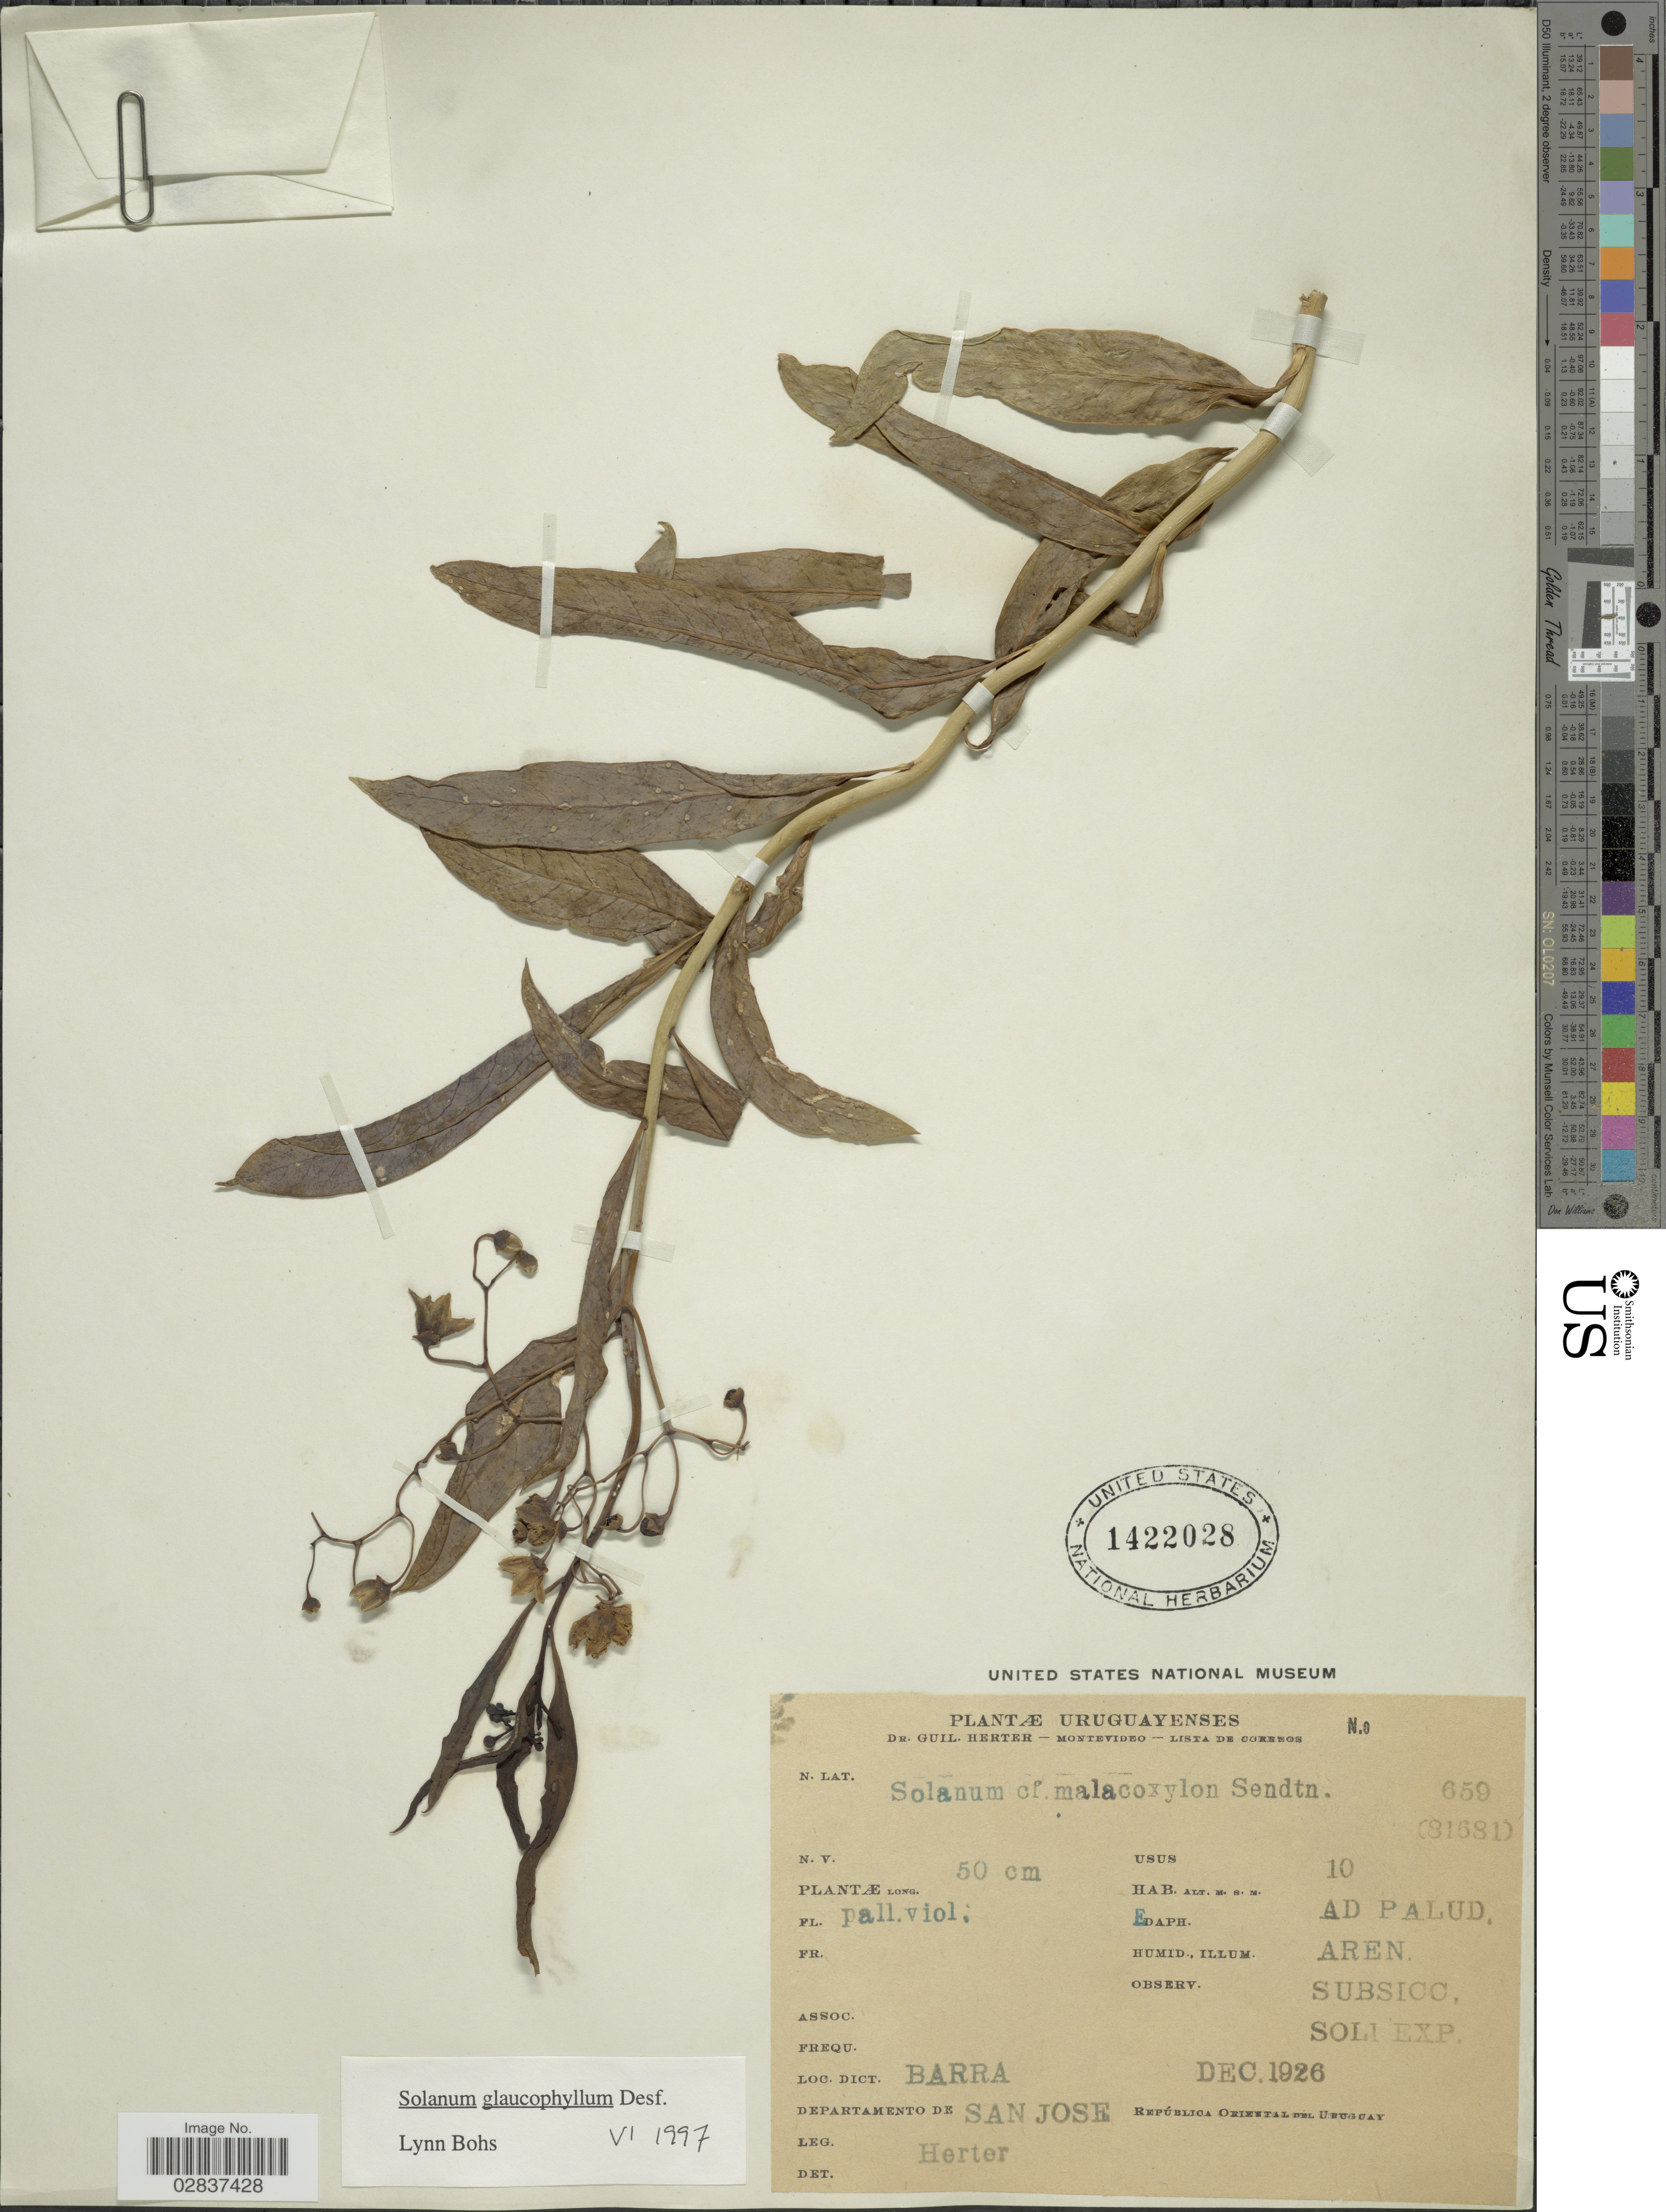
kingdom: Plantae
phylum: Tracheophyta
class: Magnoliopsida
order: Solanales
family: Solanaceae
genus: Solanum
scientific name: Solanum glaucophyllum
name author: Desf.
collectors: G. Herter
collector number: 659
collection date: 1926-12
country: Uruguay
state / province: San Jose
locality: Barra. Departamento de San Jose.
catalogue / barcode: US 1422028